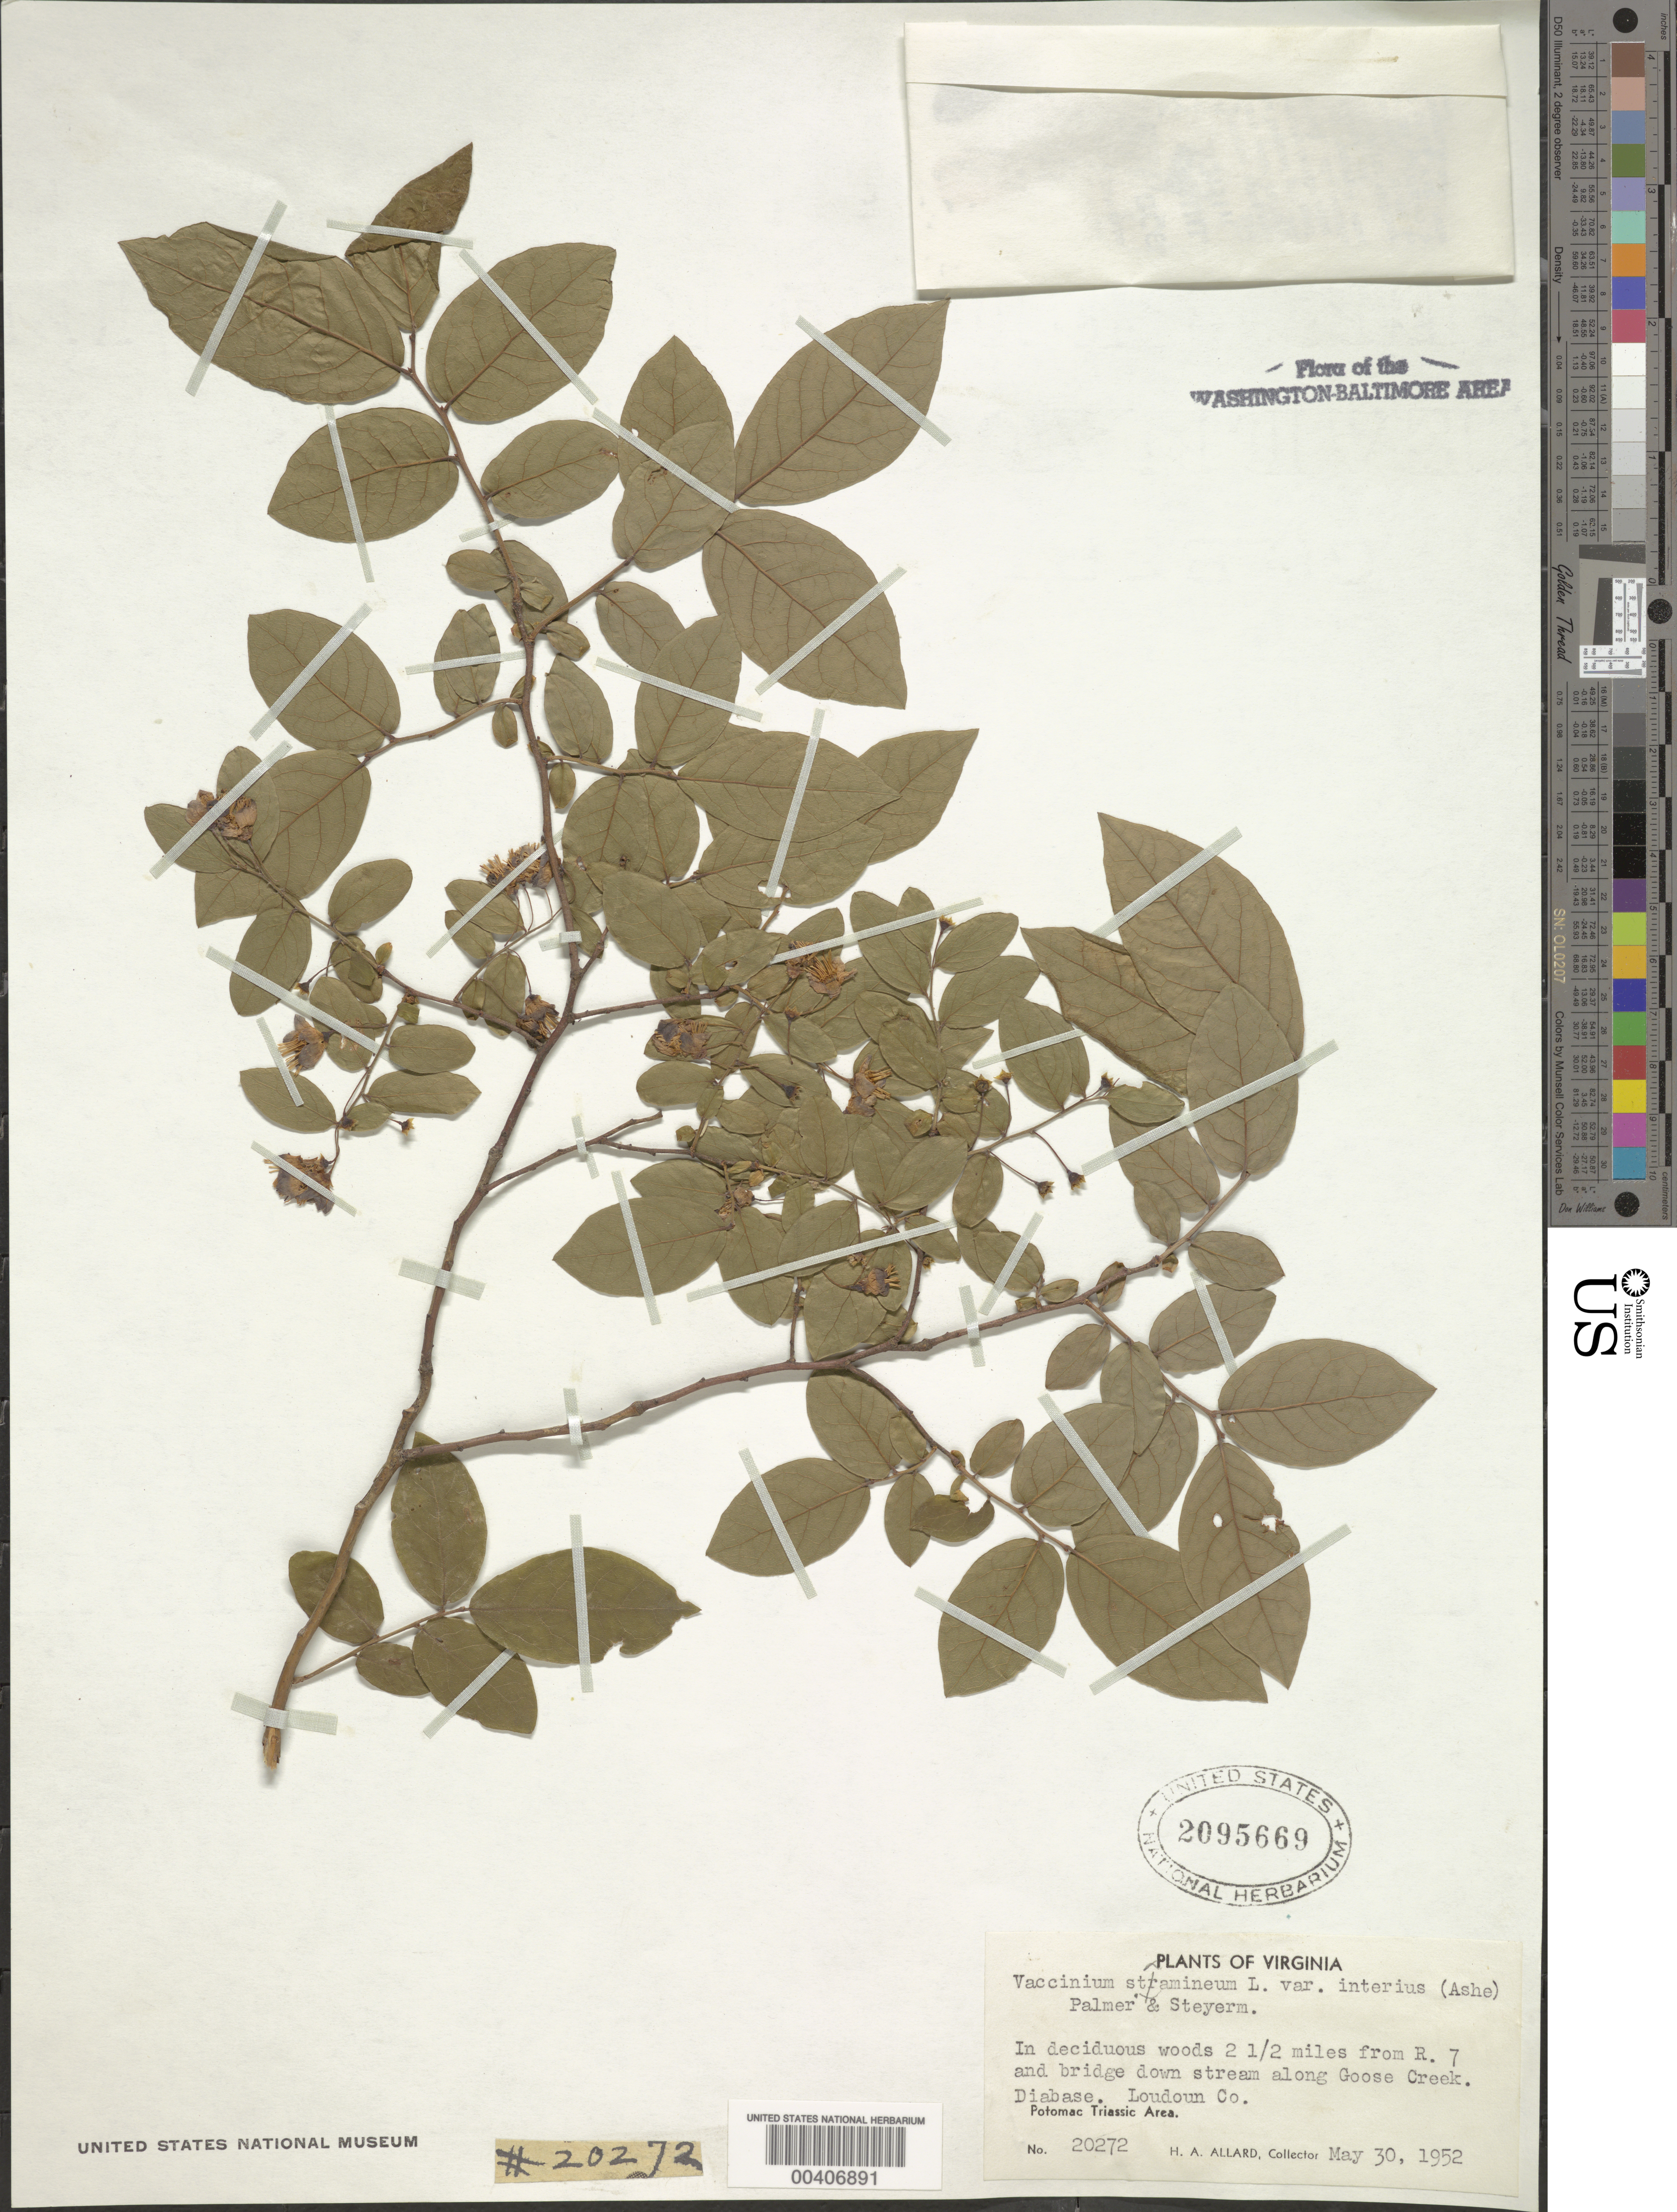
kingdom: Plantae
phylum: Tracheophyta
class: Magnoliopsida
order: Ericales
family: Ericaceae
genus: Vaccinium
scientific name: Vaccinium stamineum var. interius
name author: (Ashe) E.J. Palmer & Steyerm.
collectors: H. A. Allard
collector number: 20272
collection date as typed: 30 May 1952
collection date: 1952-05-30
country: United States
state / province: Virginia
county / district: Loudoun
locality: Downstream from Route 7 on Goose Creek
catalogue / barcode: US 2095669